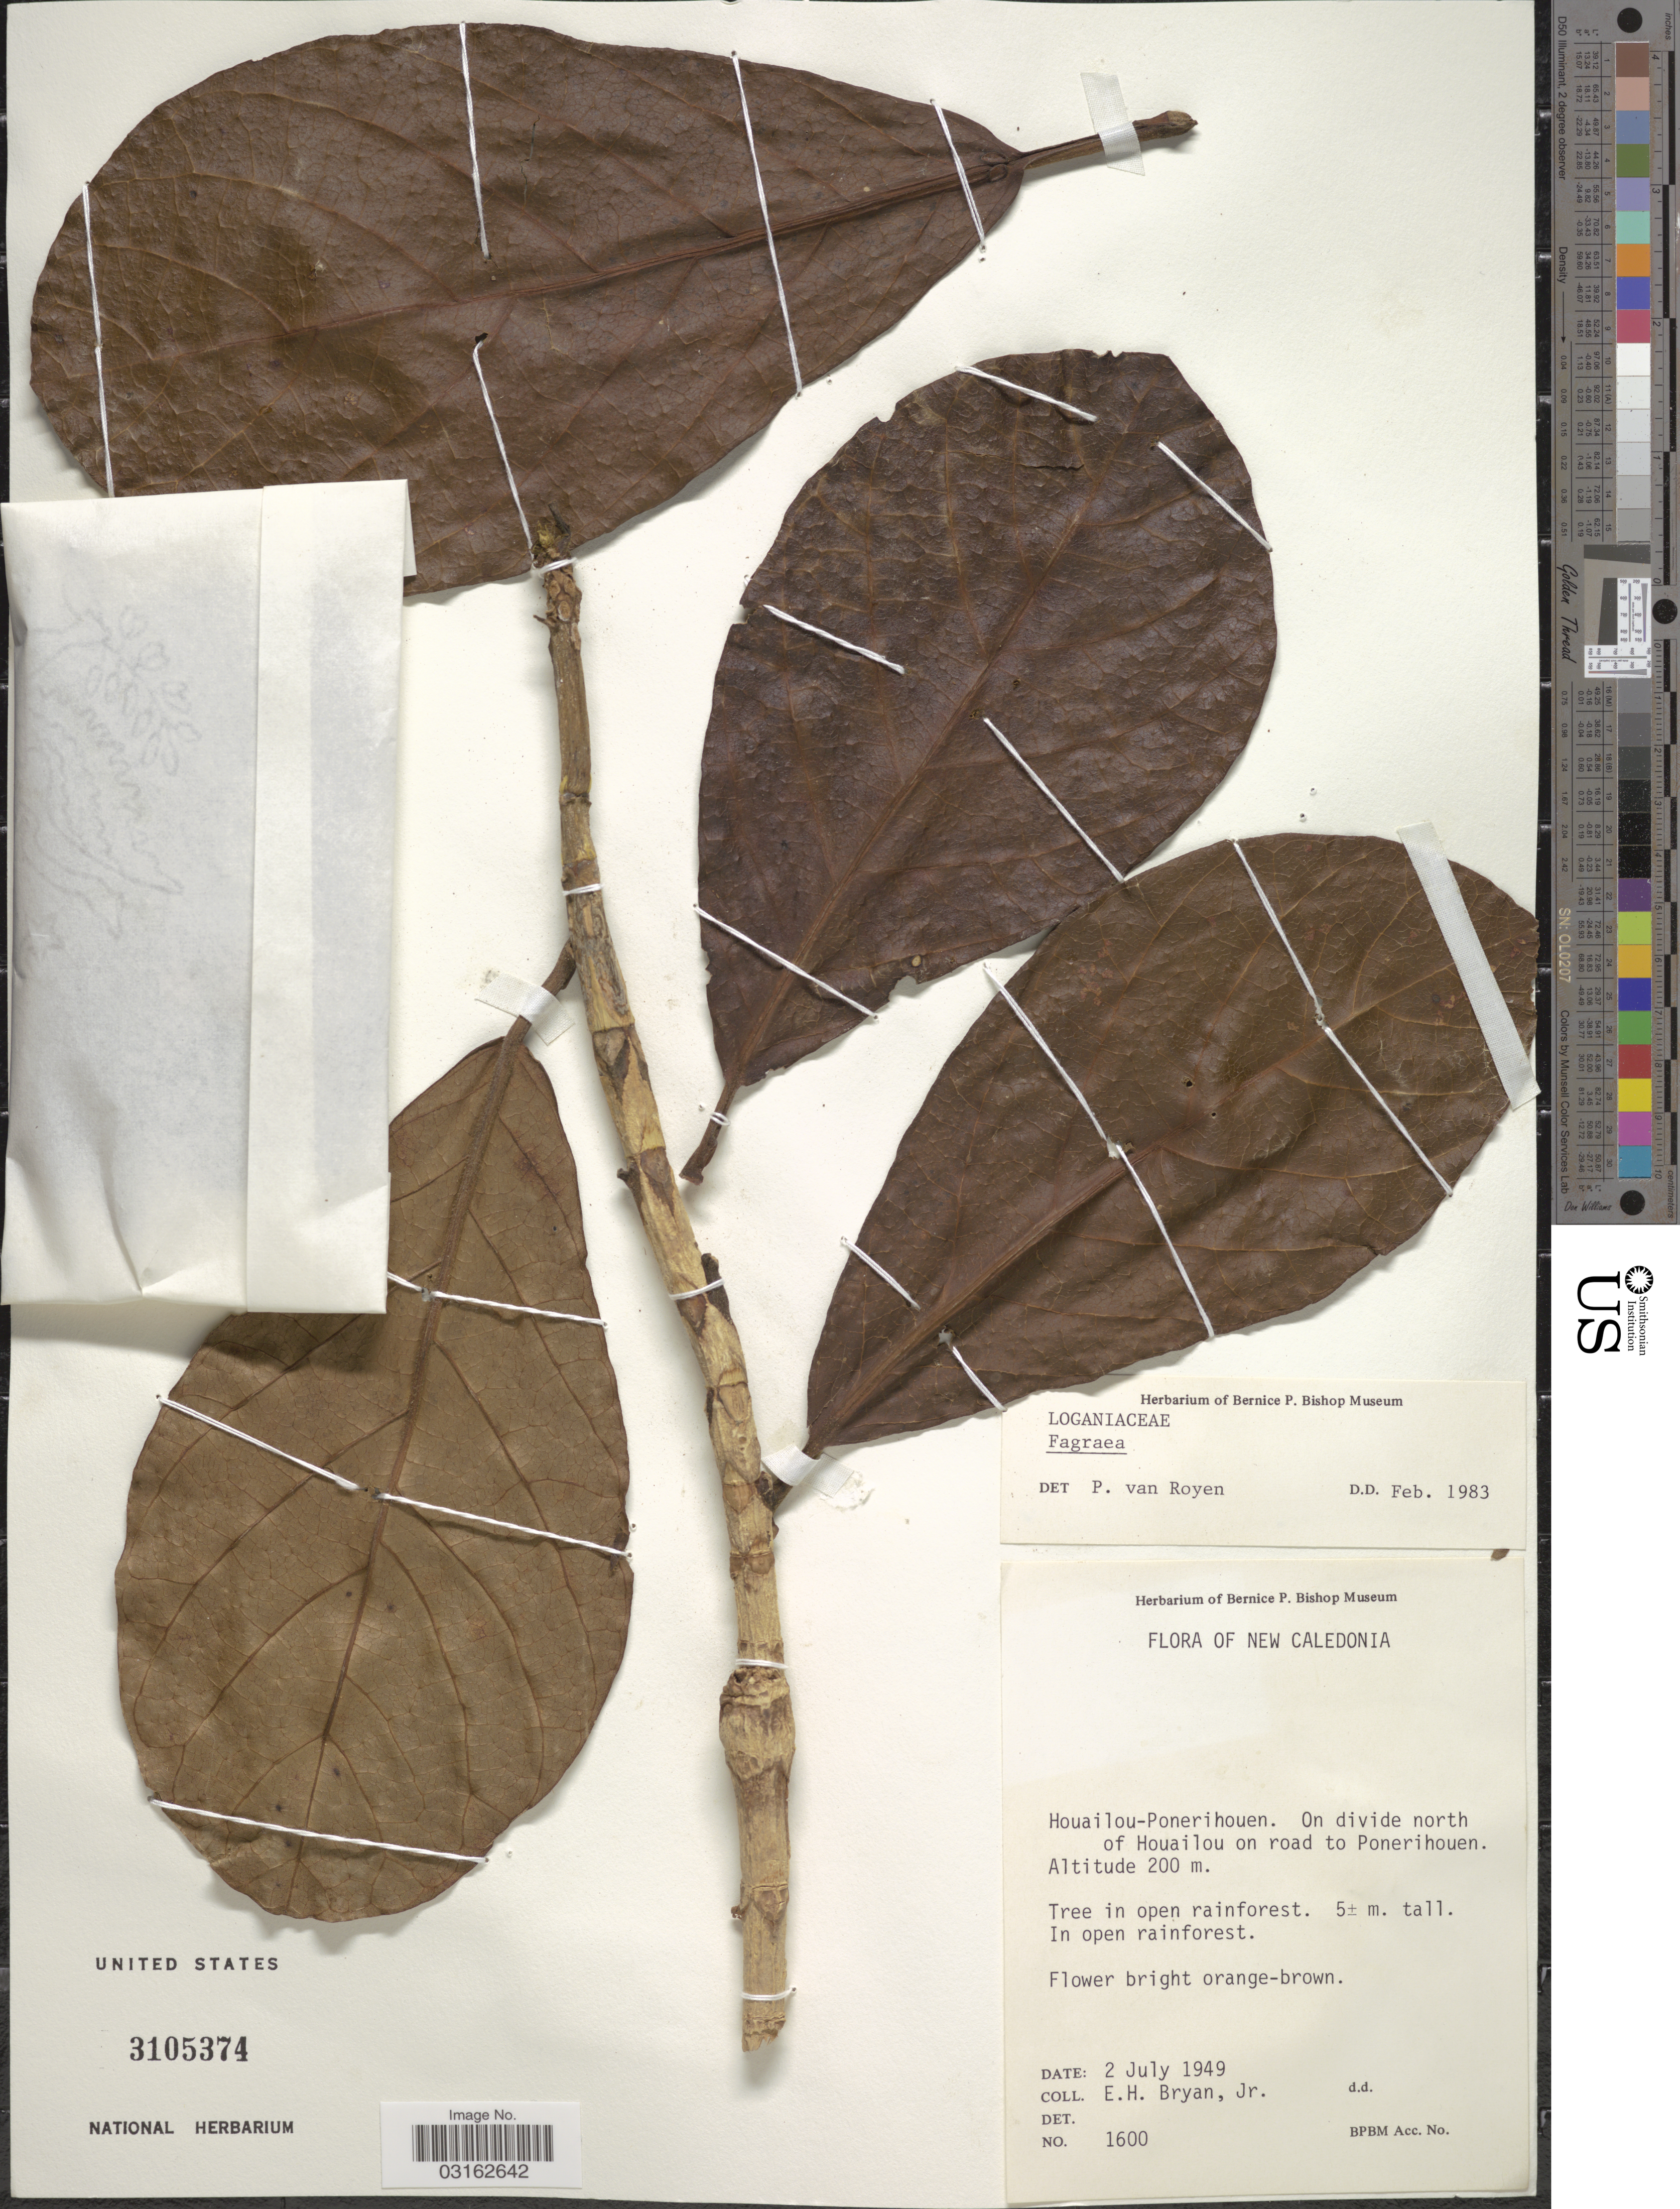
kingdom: Plantae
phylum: Tracheophyta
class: Magnoliopsida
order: Gentianales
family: Gentianaceae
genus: Fagraea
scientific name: Fagraea sp.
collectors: E. Bryan Jr.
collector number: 1600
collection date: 1949-07-02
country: New Caledonia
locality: Houailou-Ponerihouen, On divide north of Houailou on road to Ponerihouen.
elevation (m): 200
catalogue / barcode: US 3105374